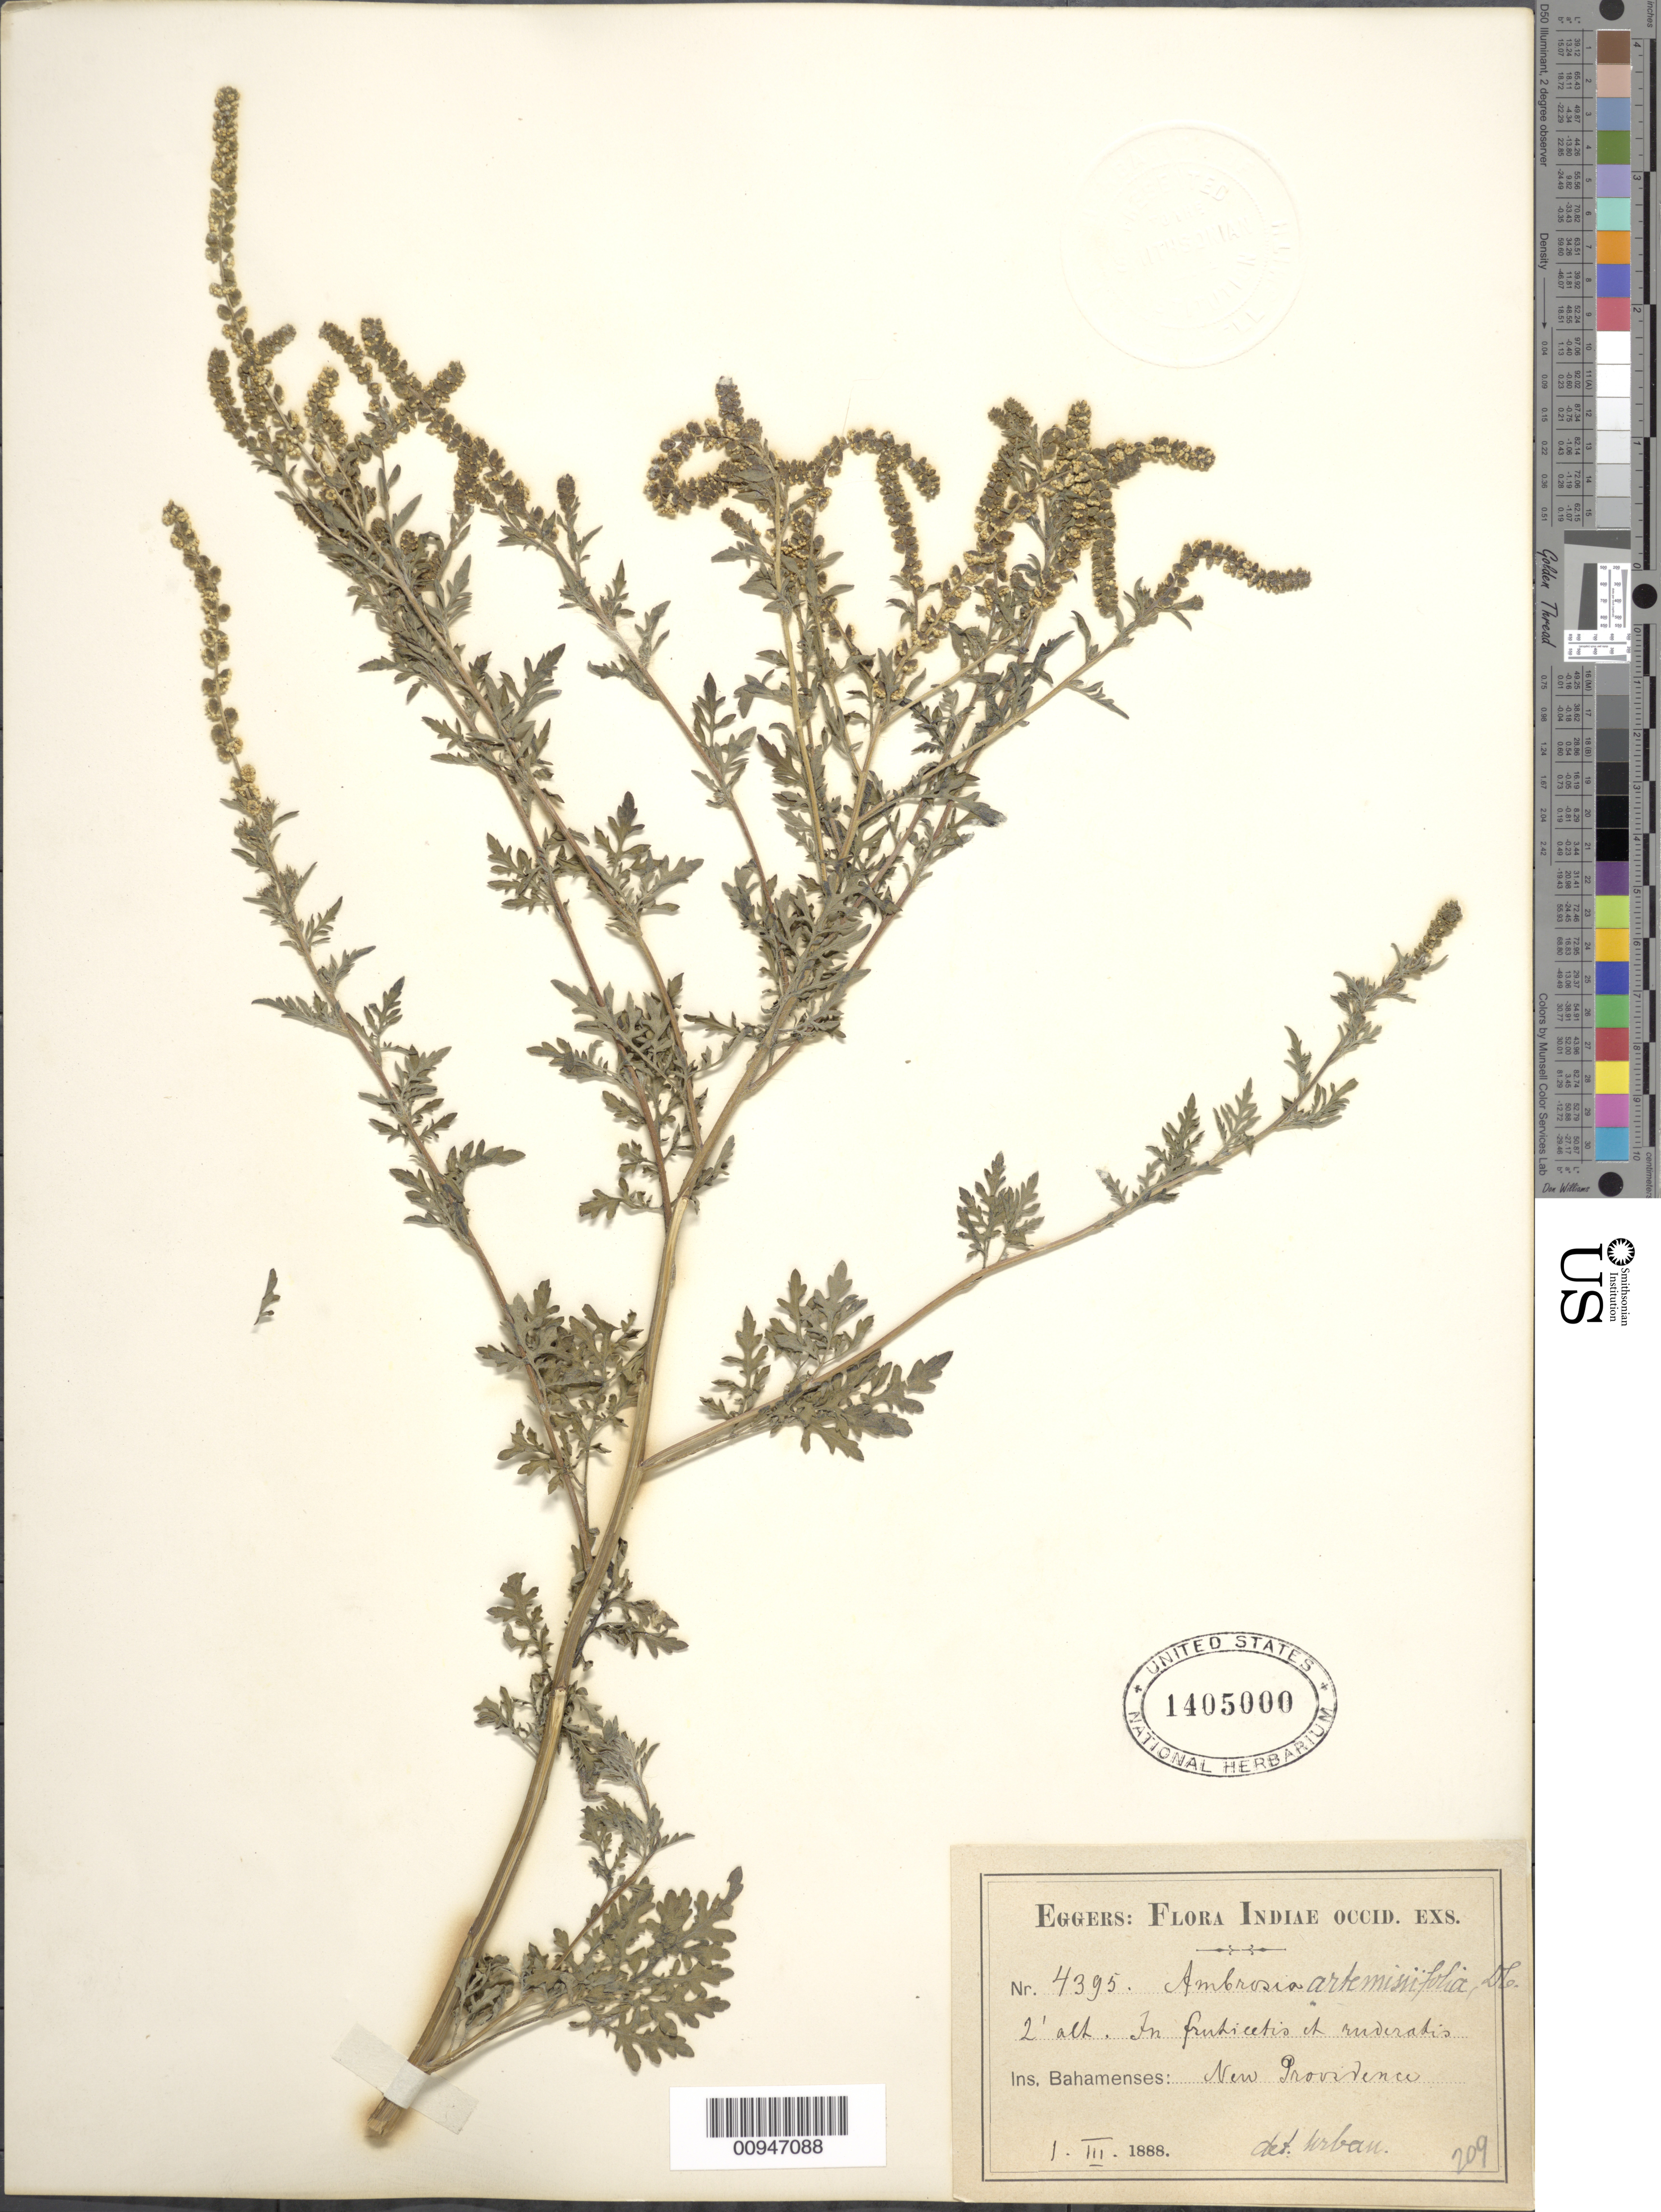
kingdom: Plantae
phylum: Tracheophyta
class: Magnoliopsida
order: Asterales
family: Asteraceae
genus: Ambrosia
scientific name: Ambrosia artemisiifolia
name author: L.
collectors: H. F. A. von Eggers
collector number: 4395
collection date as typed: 01 Mar 1888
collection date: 1888-03-01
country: Bahamas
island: New Providence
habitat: In fruticetis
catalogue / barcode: US 1405000